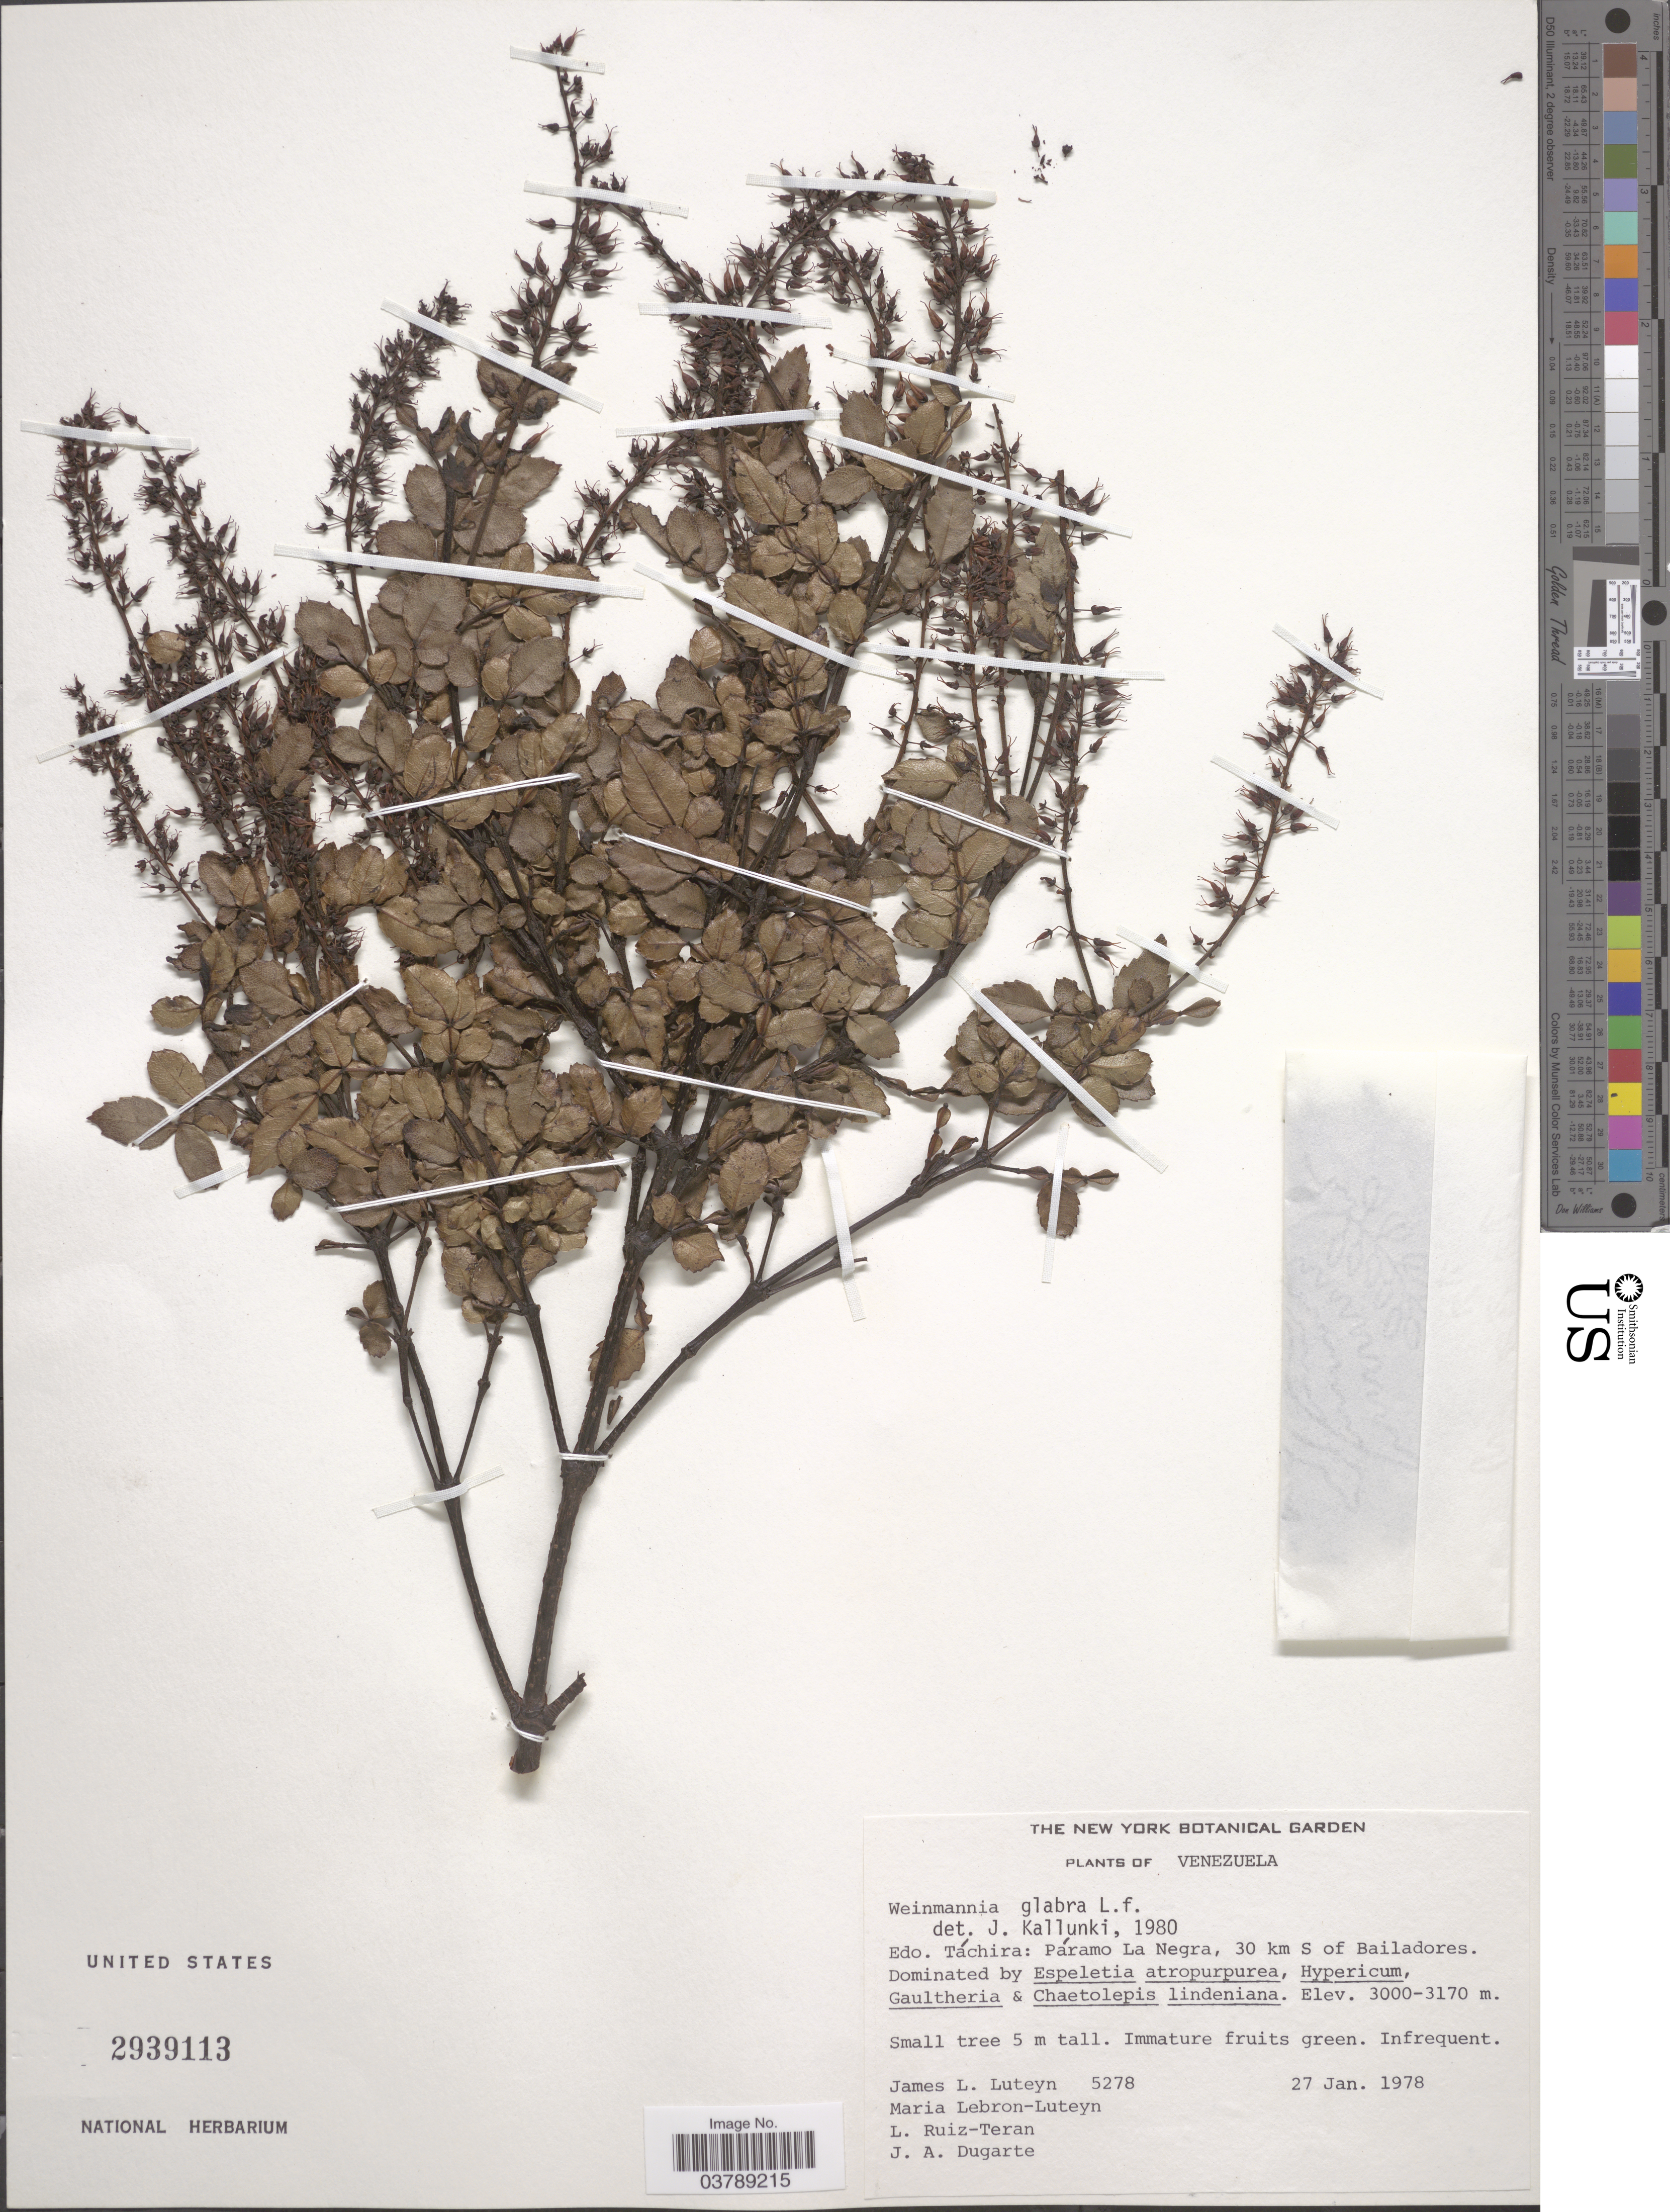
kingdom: Plantae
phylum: Tracheophyta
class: Magnoliopsida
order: Oxalidales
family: Cunoniaceae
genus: Weinmannia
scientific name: Weinmannia glabra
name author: L. f.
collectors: J. L. Luteyn, M. L. Lebrón-Luteyn, L. E. Ruíz-Terán & J. Dugarte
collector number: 5278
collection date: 1978-01-27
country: Venezuela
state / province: Tachira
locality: Páramo La Negra, 30 km S of Bailadores.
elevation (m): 3000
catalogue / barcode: US 2939113